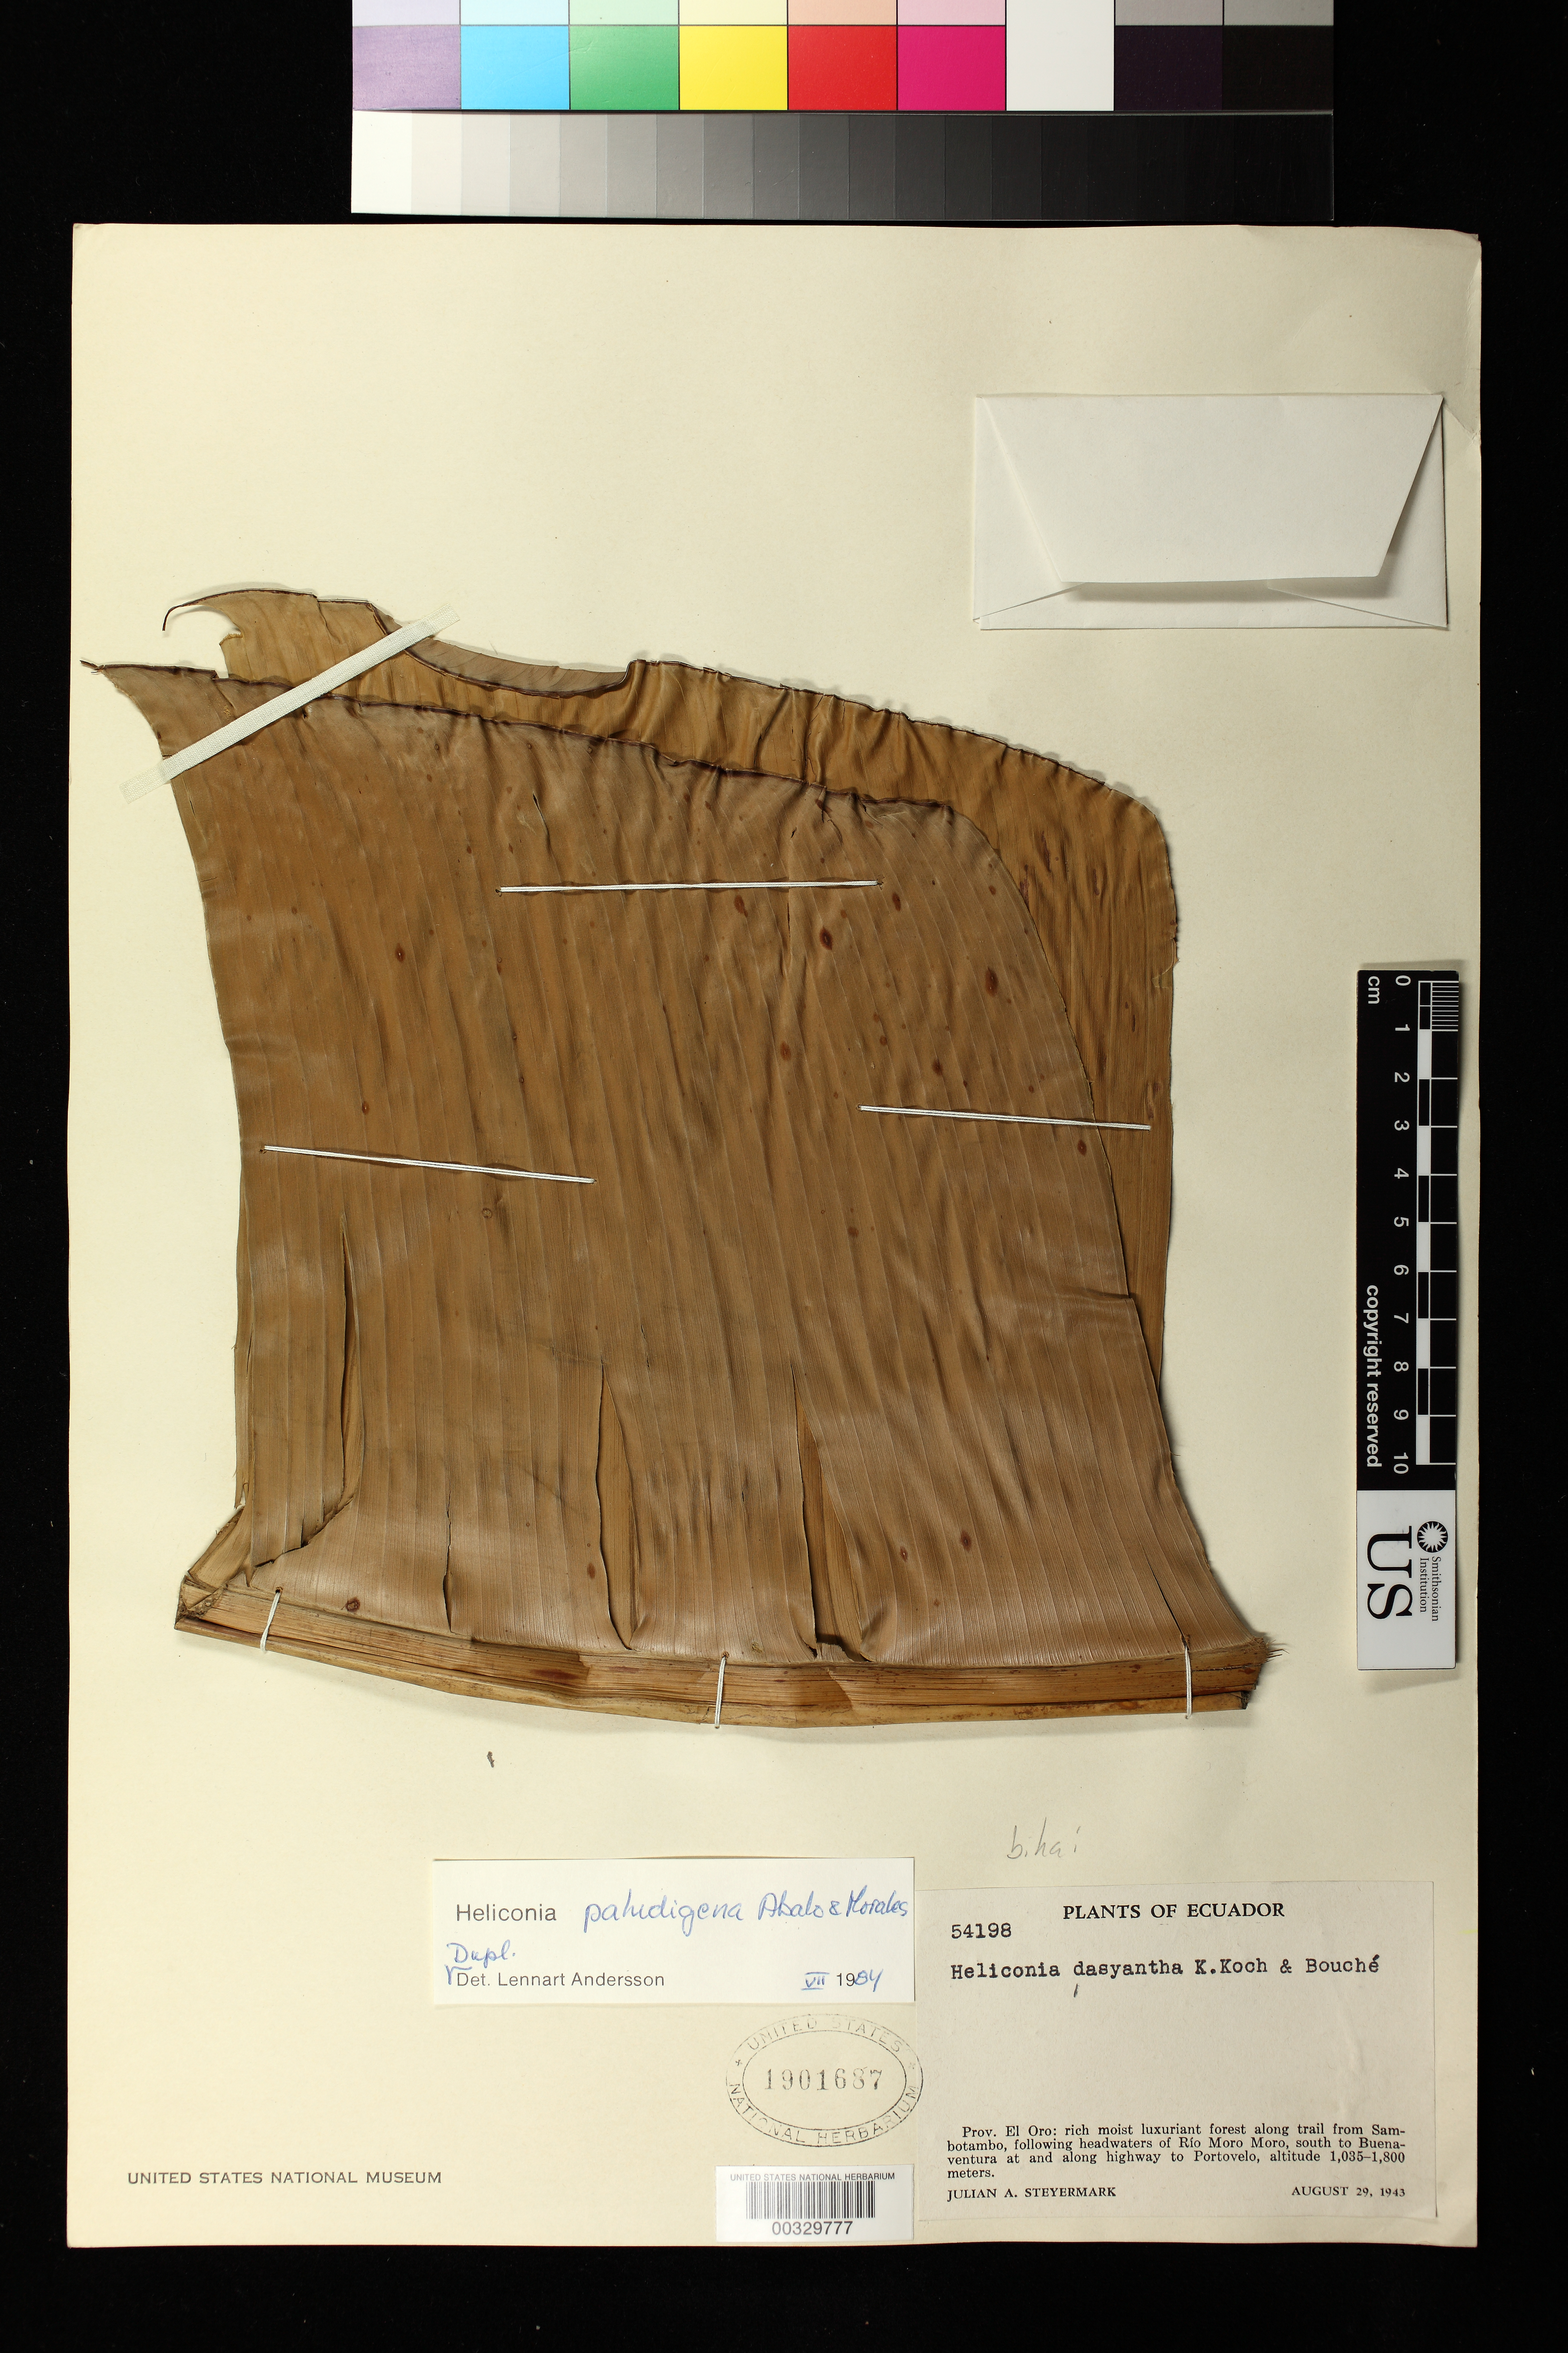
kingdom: Plantae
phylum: Tracheophyta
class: Liliopsida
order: Zingiberales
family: Heliconiaceae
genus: Heliconia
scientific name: Heliconia paludigena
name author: Abalo & Morales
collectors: J. Steyermark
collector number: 54198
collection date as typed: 29 Aug 1943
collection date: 1943-08-29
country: Ecuador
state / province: El Oro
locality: Along Trail from SamboTambo, following headwaters of Rio Moro Moro, S of Buena Ventura at and along highway to Portovelo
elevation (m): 1035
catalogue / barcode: US 1901687